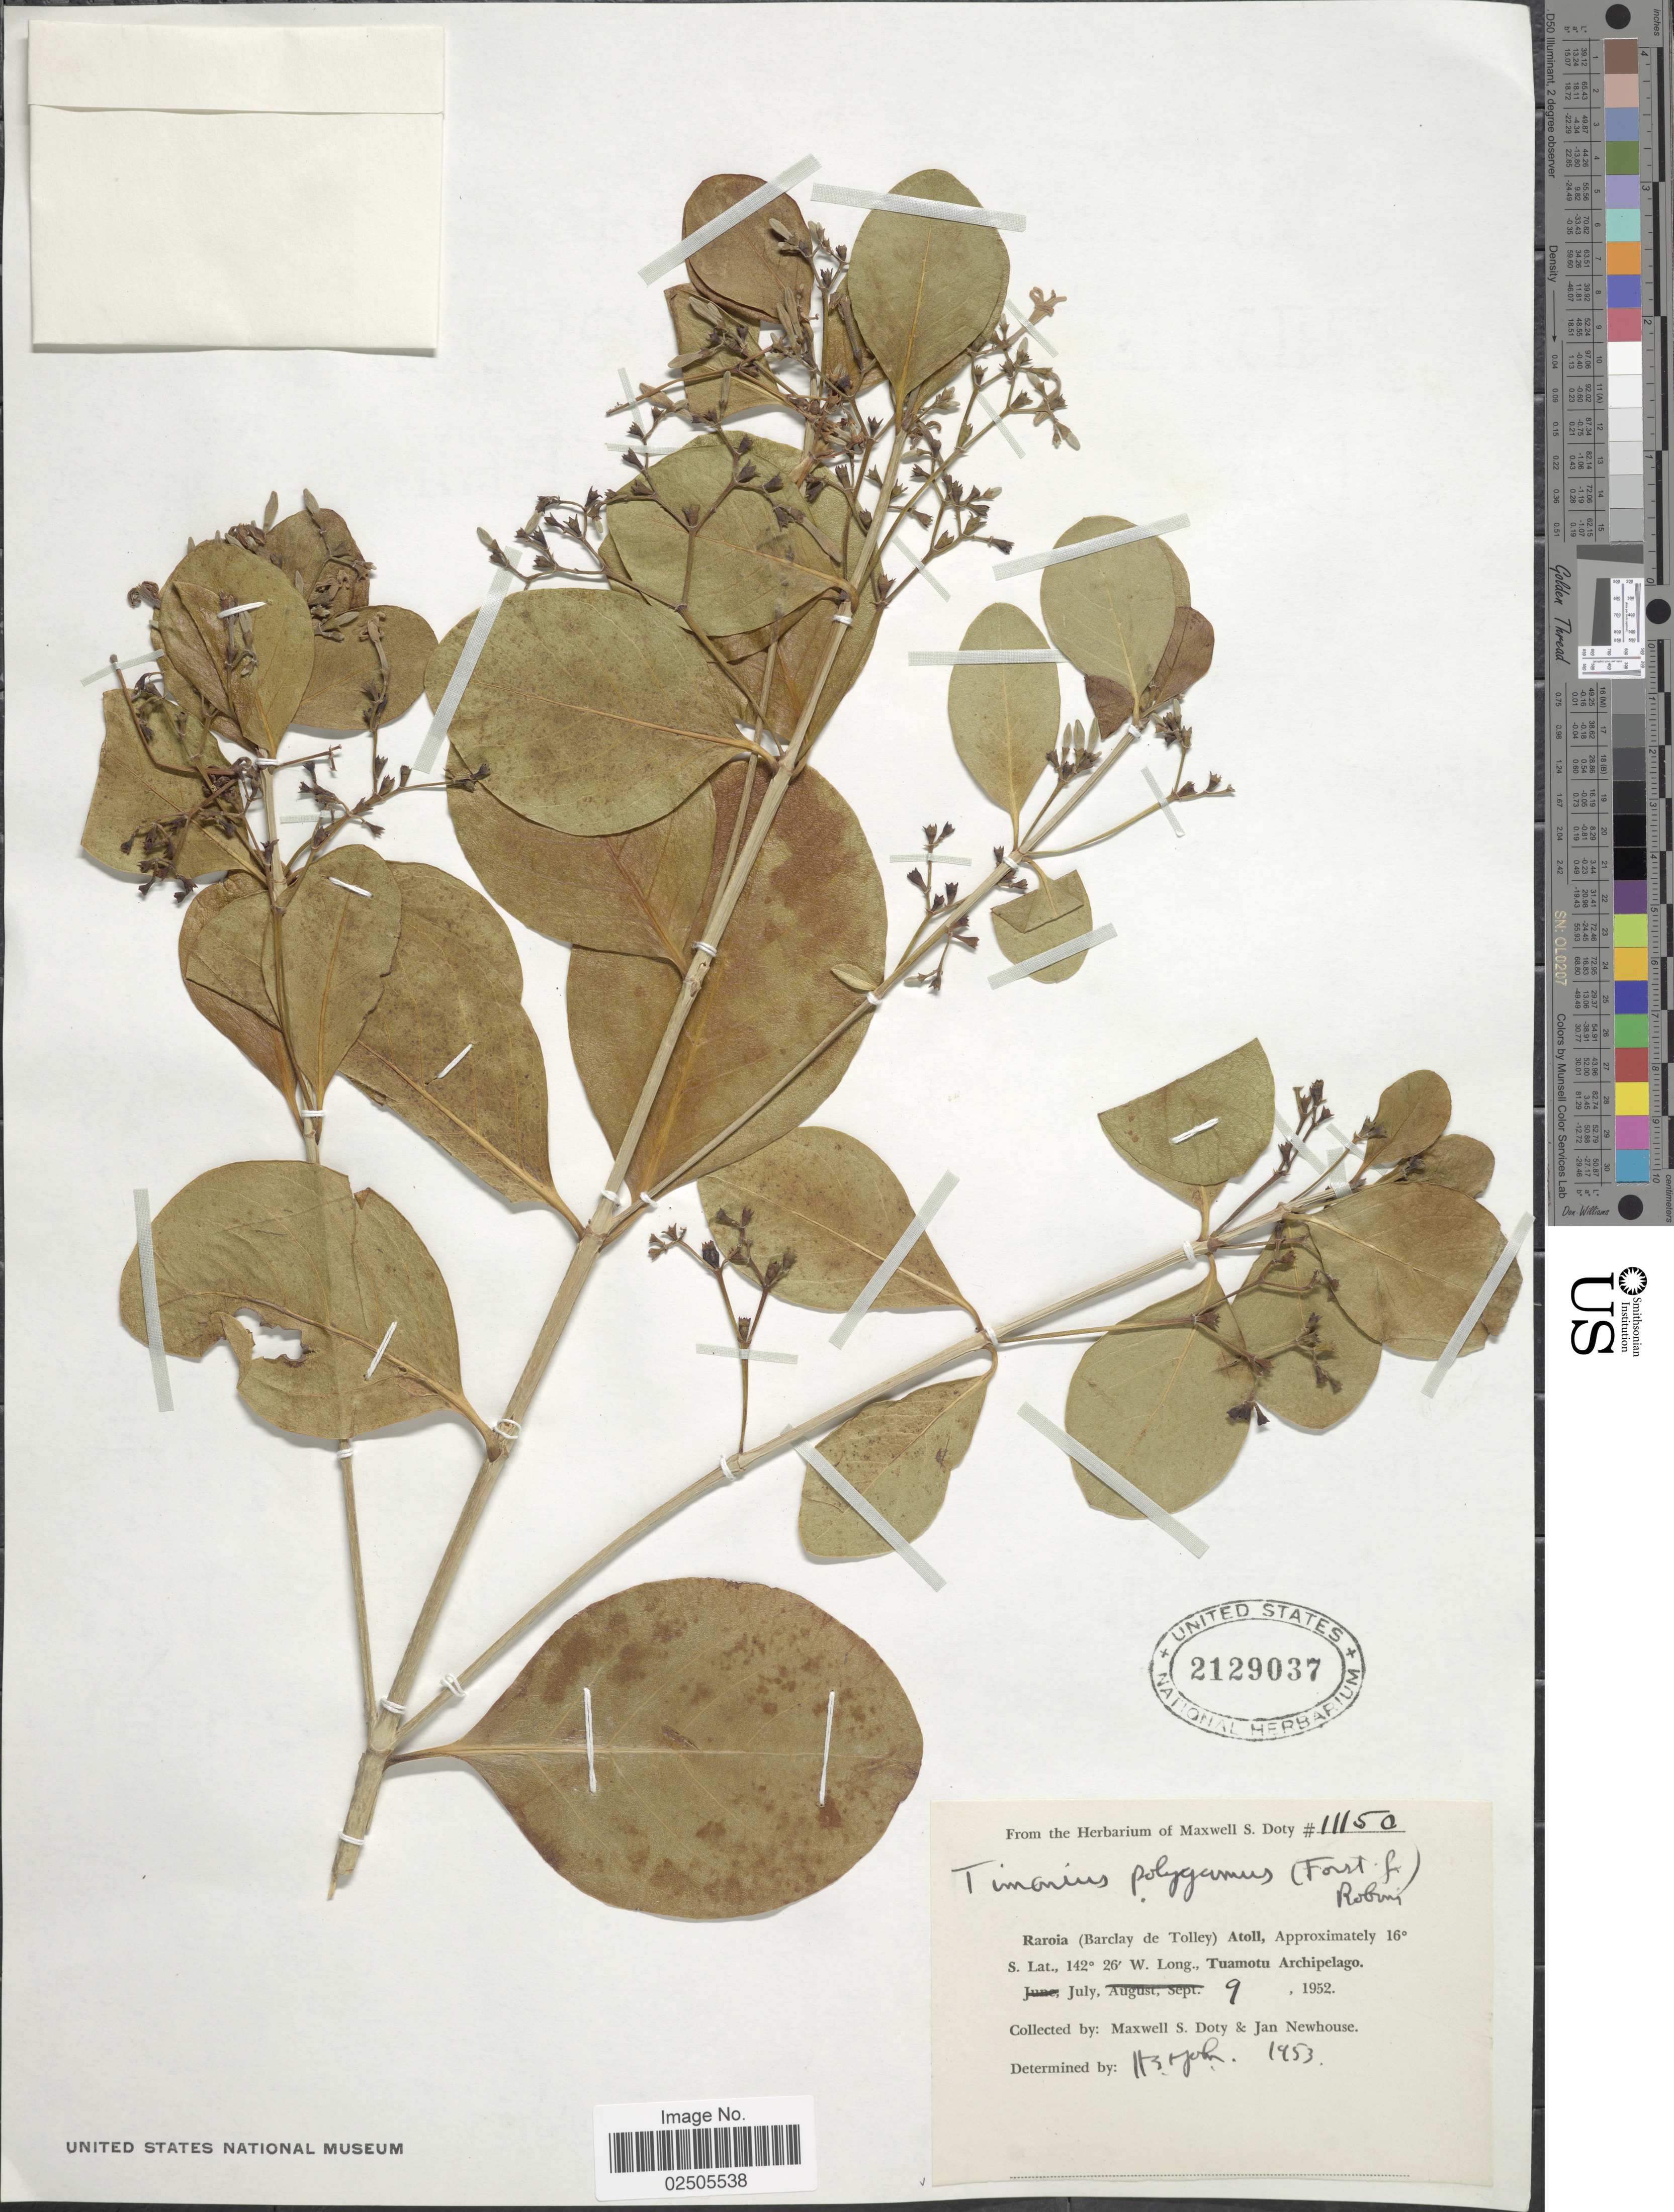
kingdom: Plantae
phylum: Tracheophyta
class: Magnoliopsida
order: Gentianales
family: Rubiaceae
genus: Timonius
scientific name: Timonius polygamus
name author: (G. Forst.) Rob.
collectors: M. S. Doty & J. Newhouse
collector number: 11150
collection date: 1952-07-09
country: French Polynesia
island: Raroia [Barclay de Tolley] Atoll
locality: Raroia (Barclay de Tolley) Atoll, Tuamotu Archipelago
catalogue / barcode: US 2129037